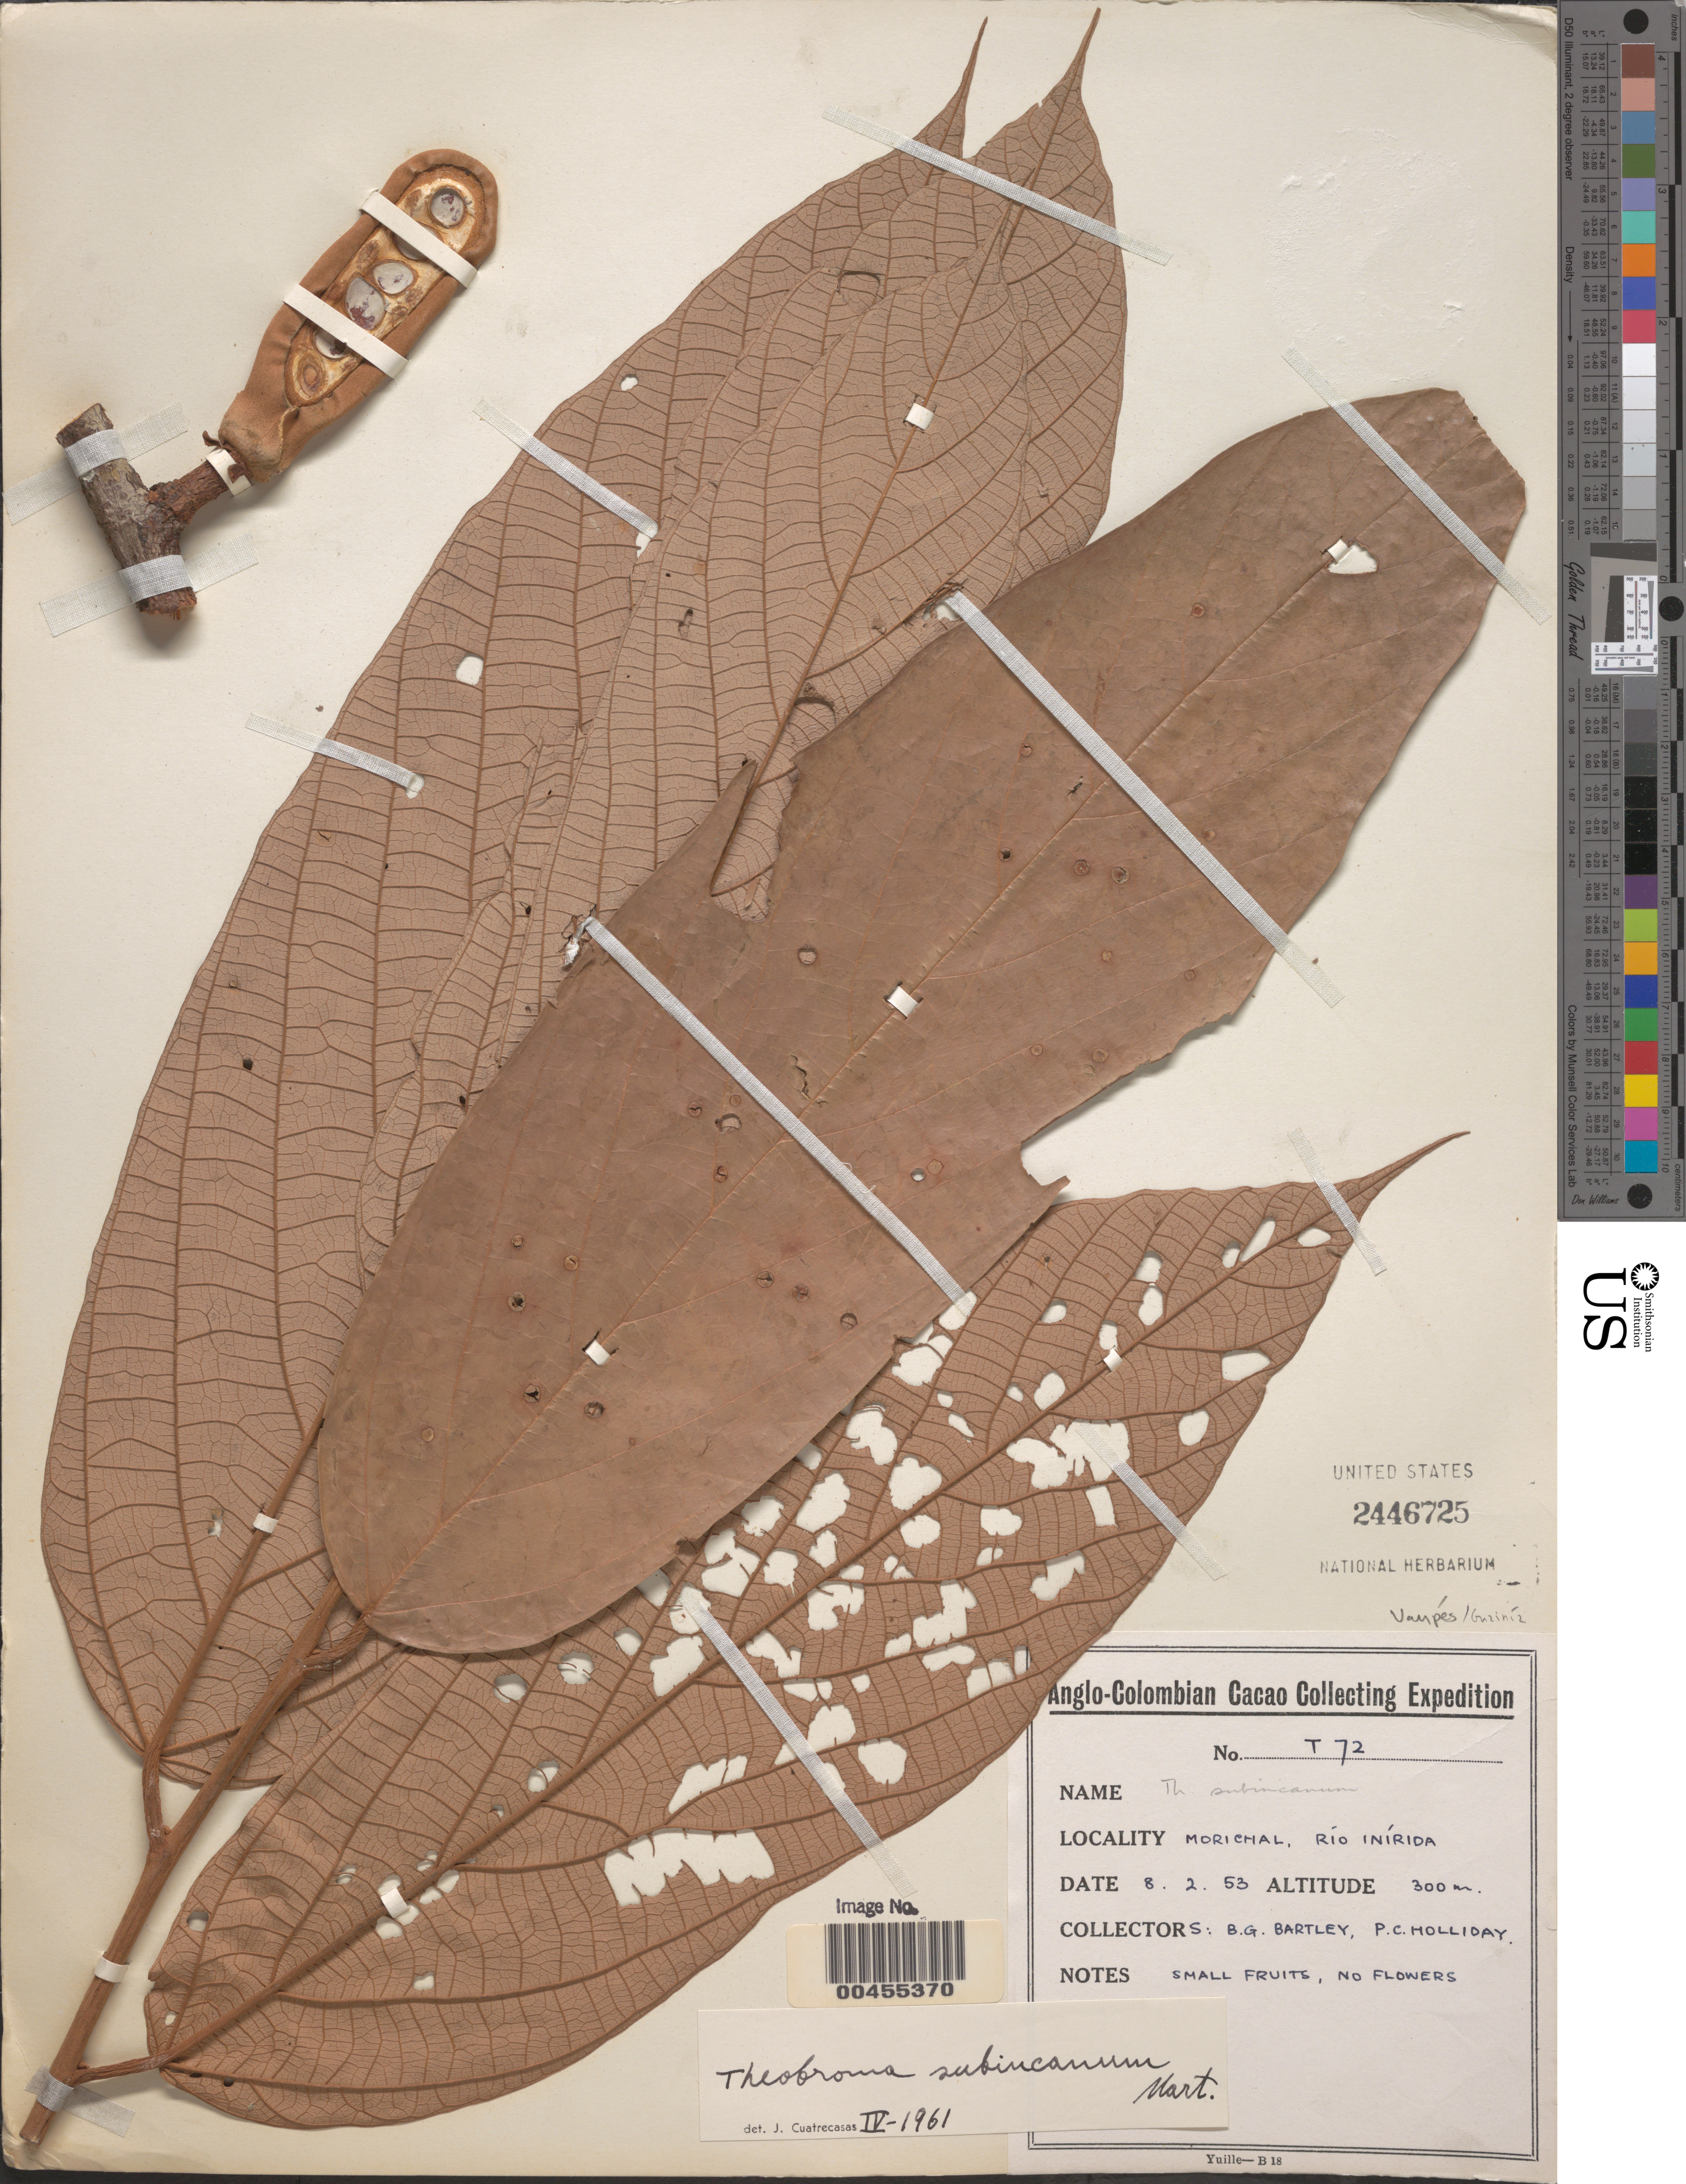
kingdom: Plantae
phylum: Tracheophyta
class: Magnoliopsida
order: Malvales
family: Malvaceae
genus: Theobroma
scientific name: Theobroma subincanum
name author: Mart.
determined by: Cuatrecasas, J.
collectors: B. Bartley & P. C. Holliday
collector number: T72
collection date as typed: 08 Feb 1953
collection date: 1953-02-08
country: Colombia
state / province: Guainía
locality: Morichal, Río Inírida. [Guainía-Vaupés border?]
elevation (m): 300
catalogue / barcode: US 2446725